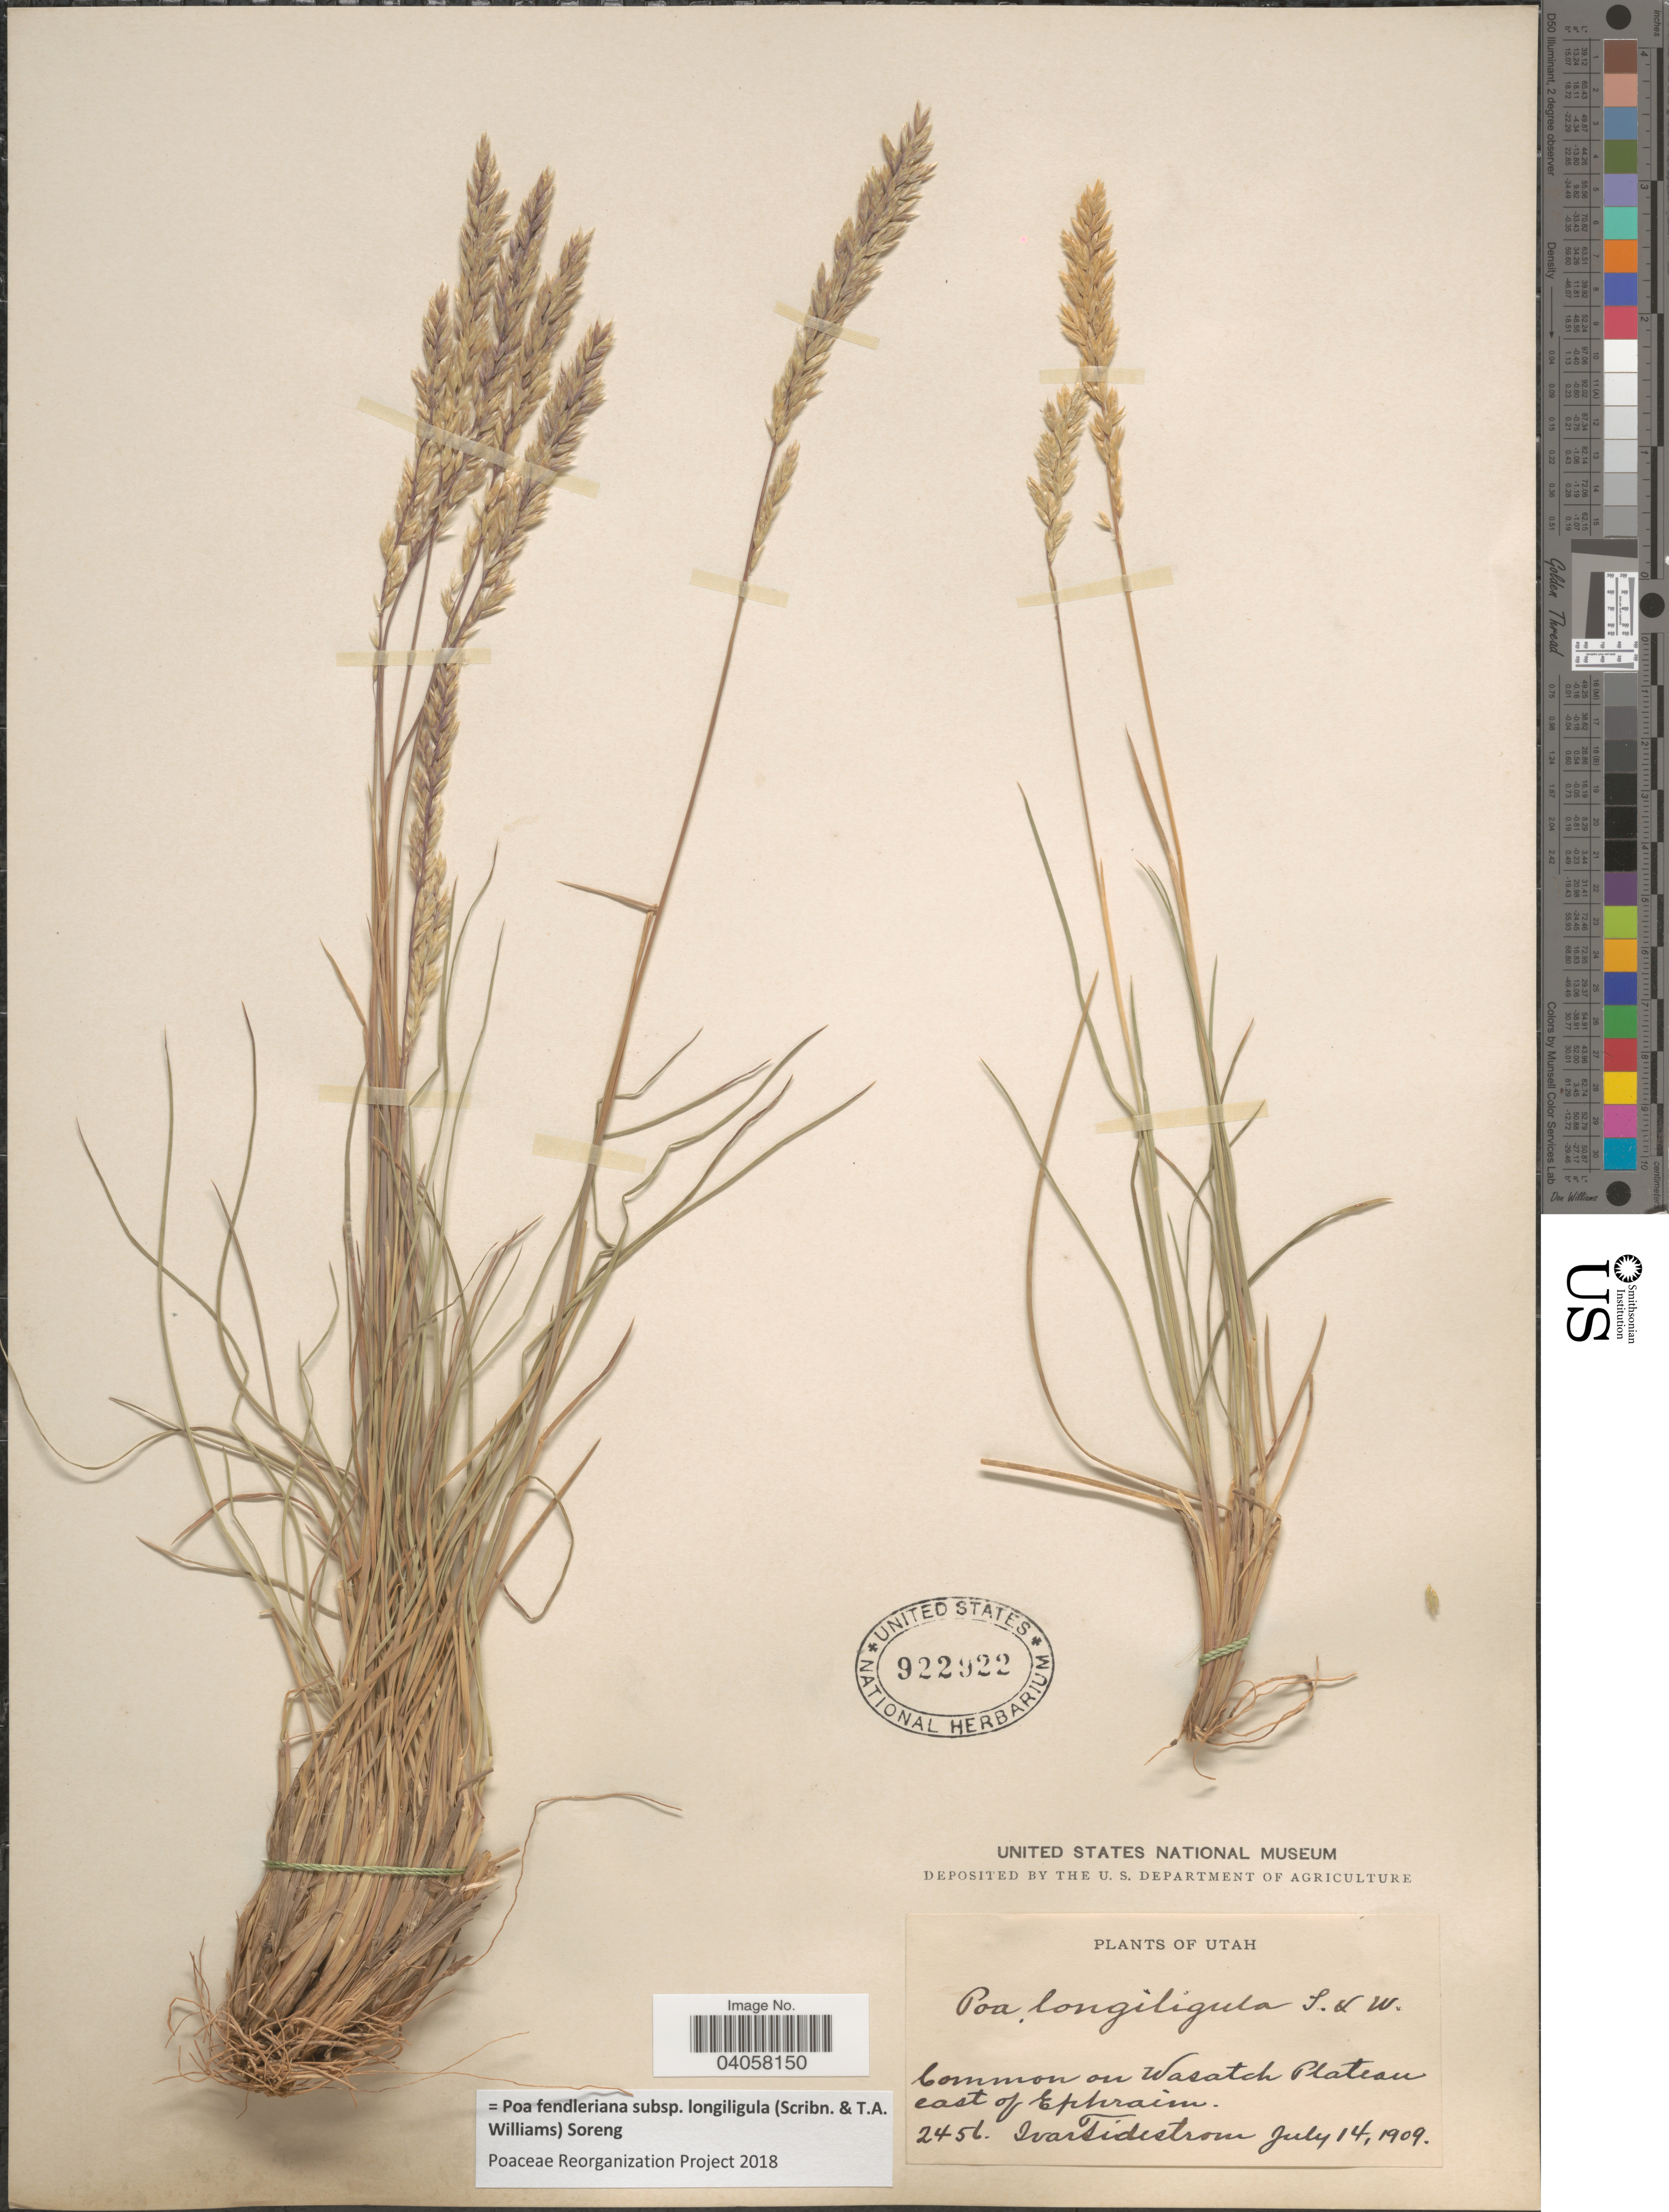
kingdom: Plantae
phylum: Tracheophyta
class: Liliopsida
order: Poales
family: Poaceae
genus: Poa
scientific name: Poa fendleriana subsp. longiligula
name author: (Scribn. & T.A. Williams) Soreng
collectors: I. F. Tidestrom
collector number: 2456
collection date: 1909-07-14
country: United States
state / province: Utah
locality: On Wasatch Plateau east of Ephraim.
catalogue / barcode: US 922922